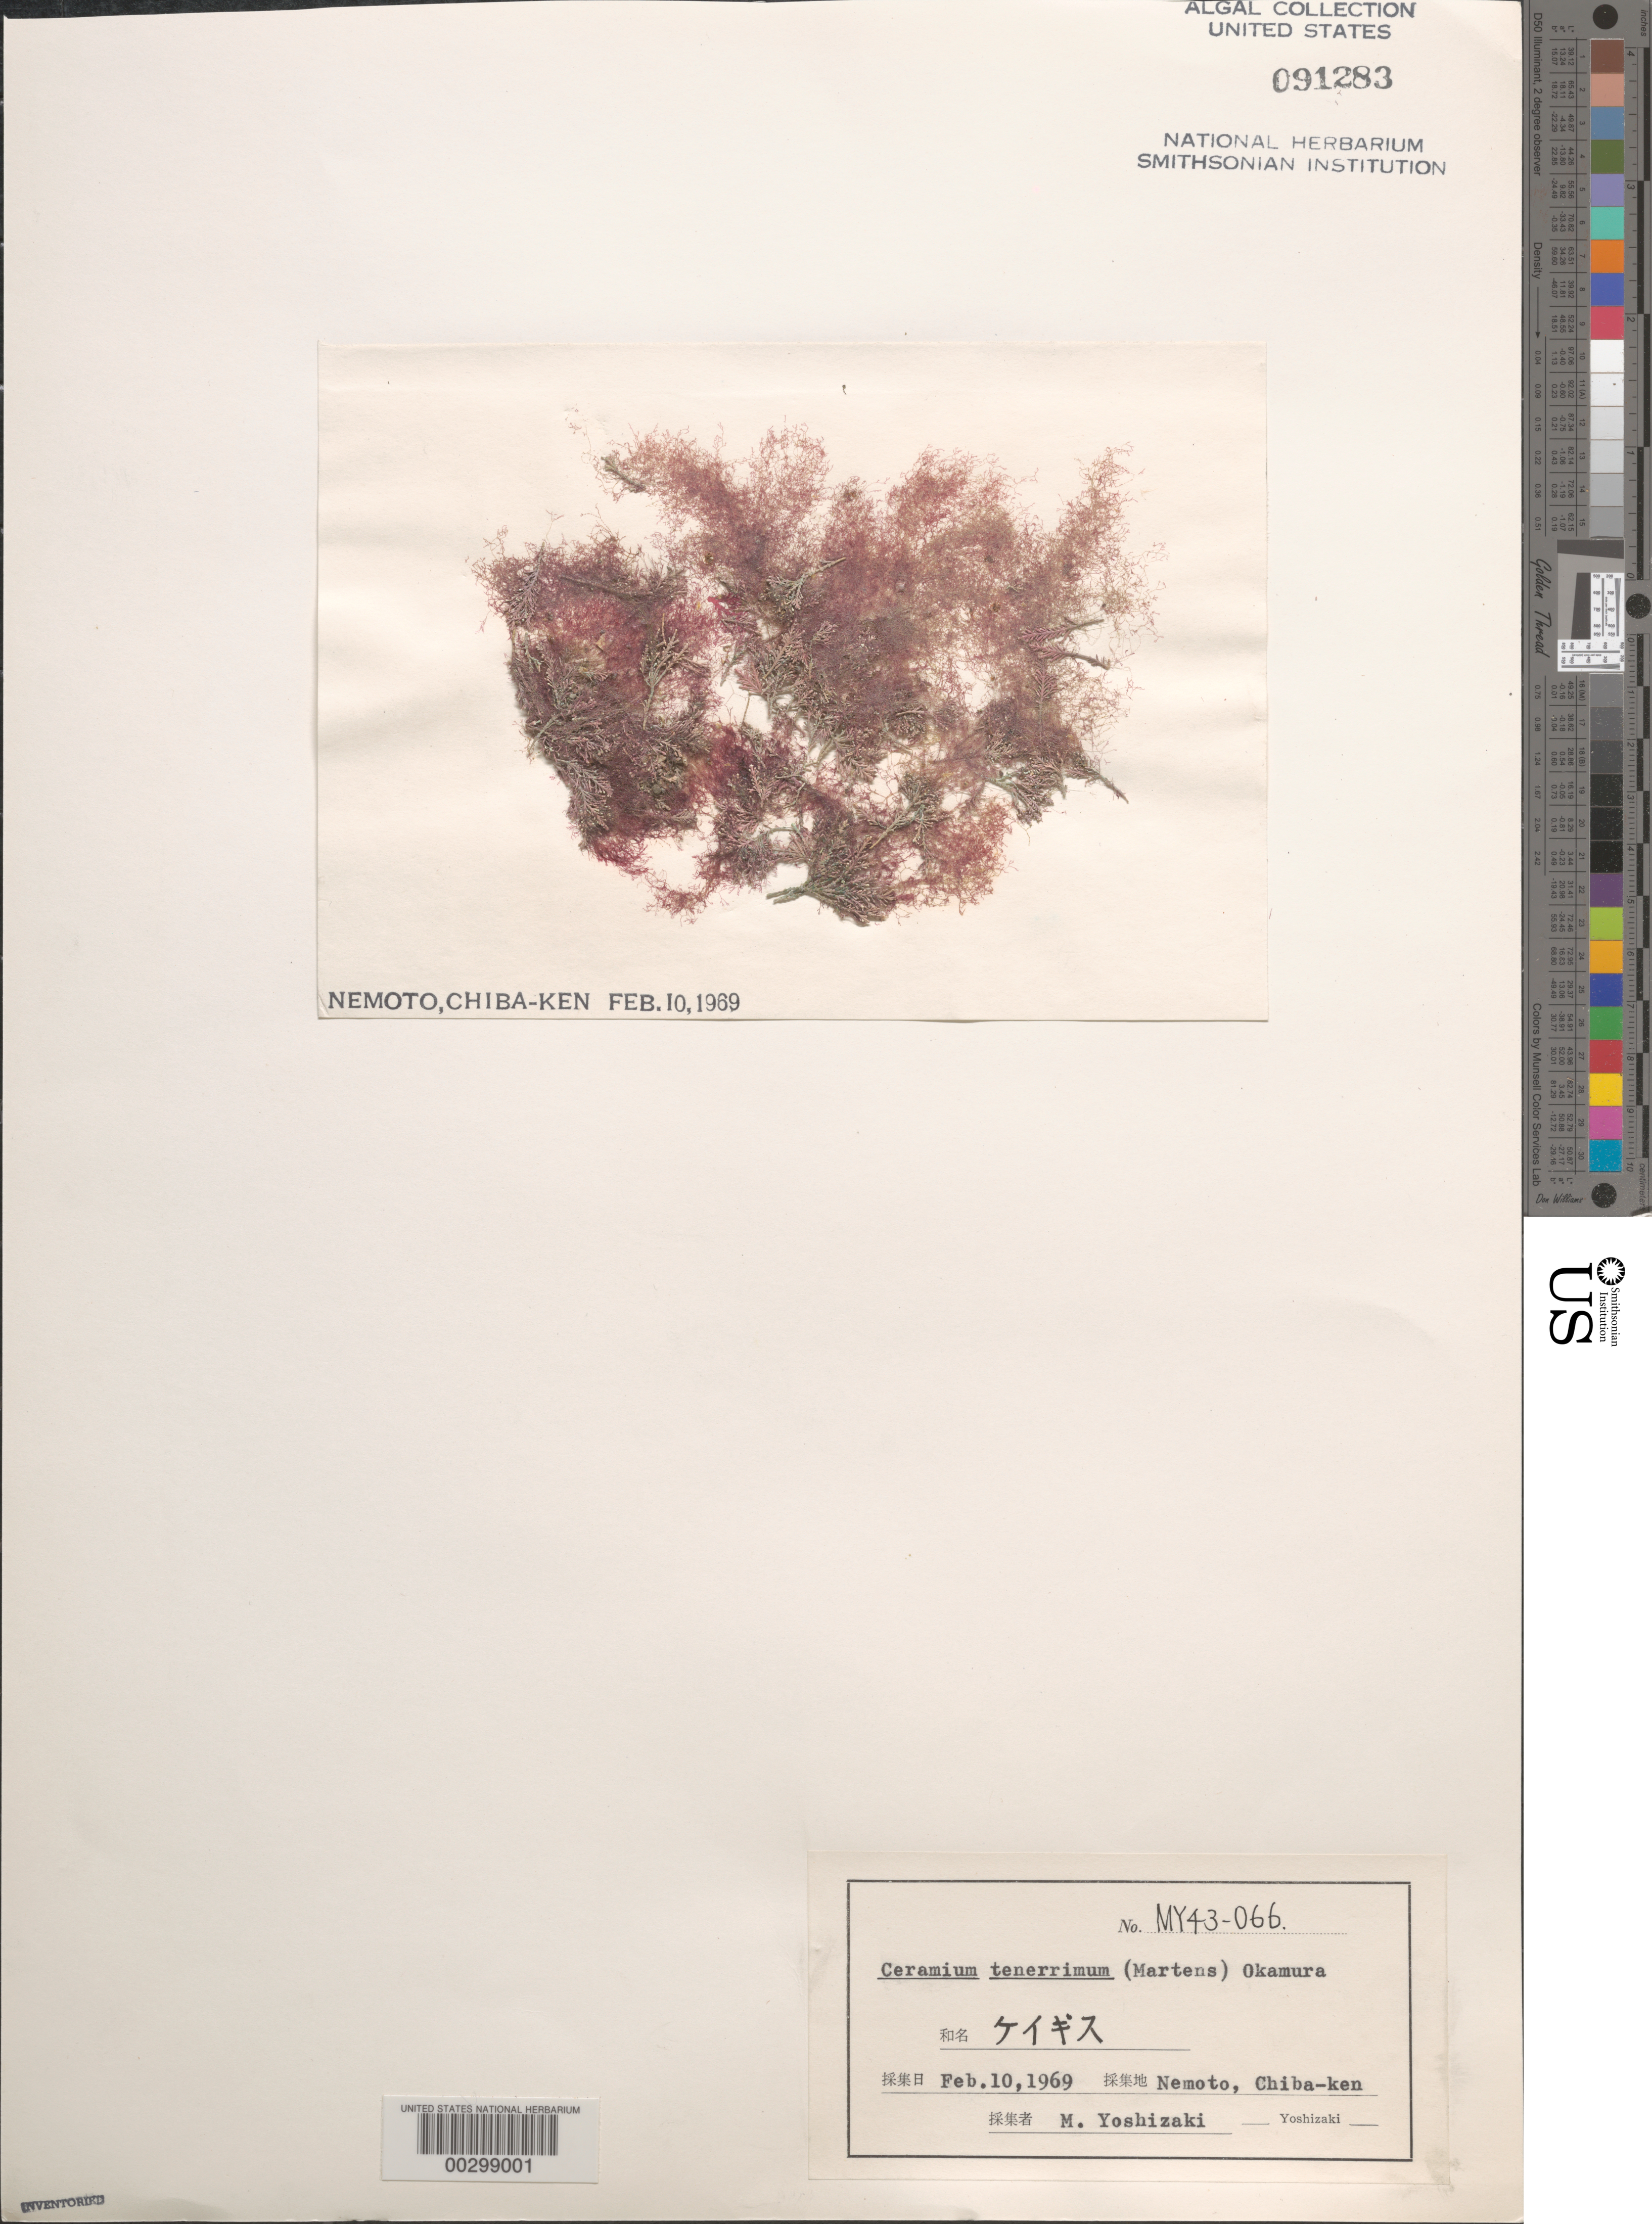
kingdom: Plantae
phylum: Rhodophyta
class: Florideophyceae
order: Ceramiales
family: Ceramiaceae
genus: Ceramium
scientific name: Ceramium tenerrimum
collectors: M. Yoshizaki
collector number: My 43-066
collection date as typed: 10 Feb 1969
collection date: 1969-02-10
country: Japan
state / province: Tiba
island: Honshu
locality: Nemoto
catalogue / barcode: US 91283